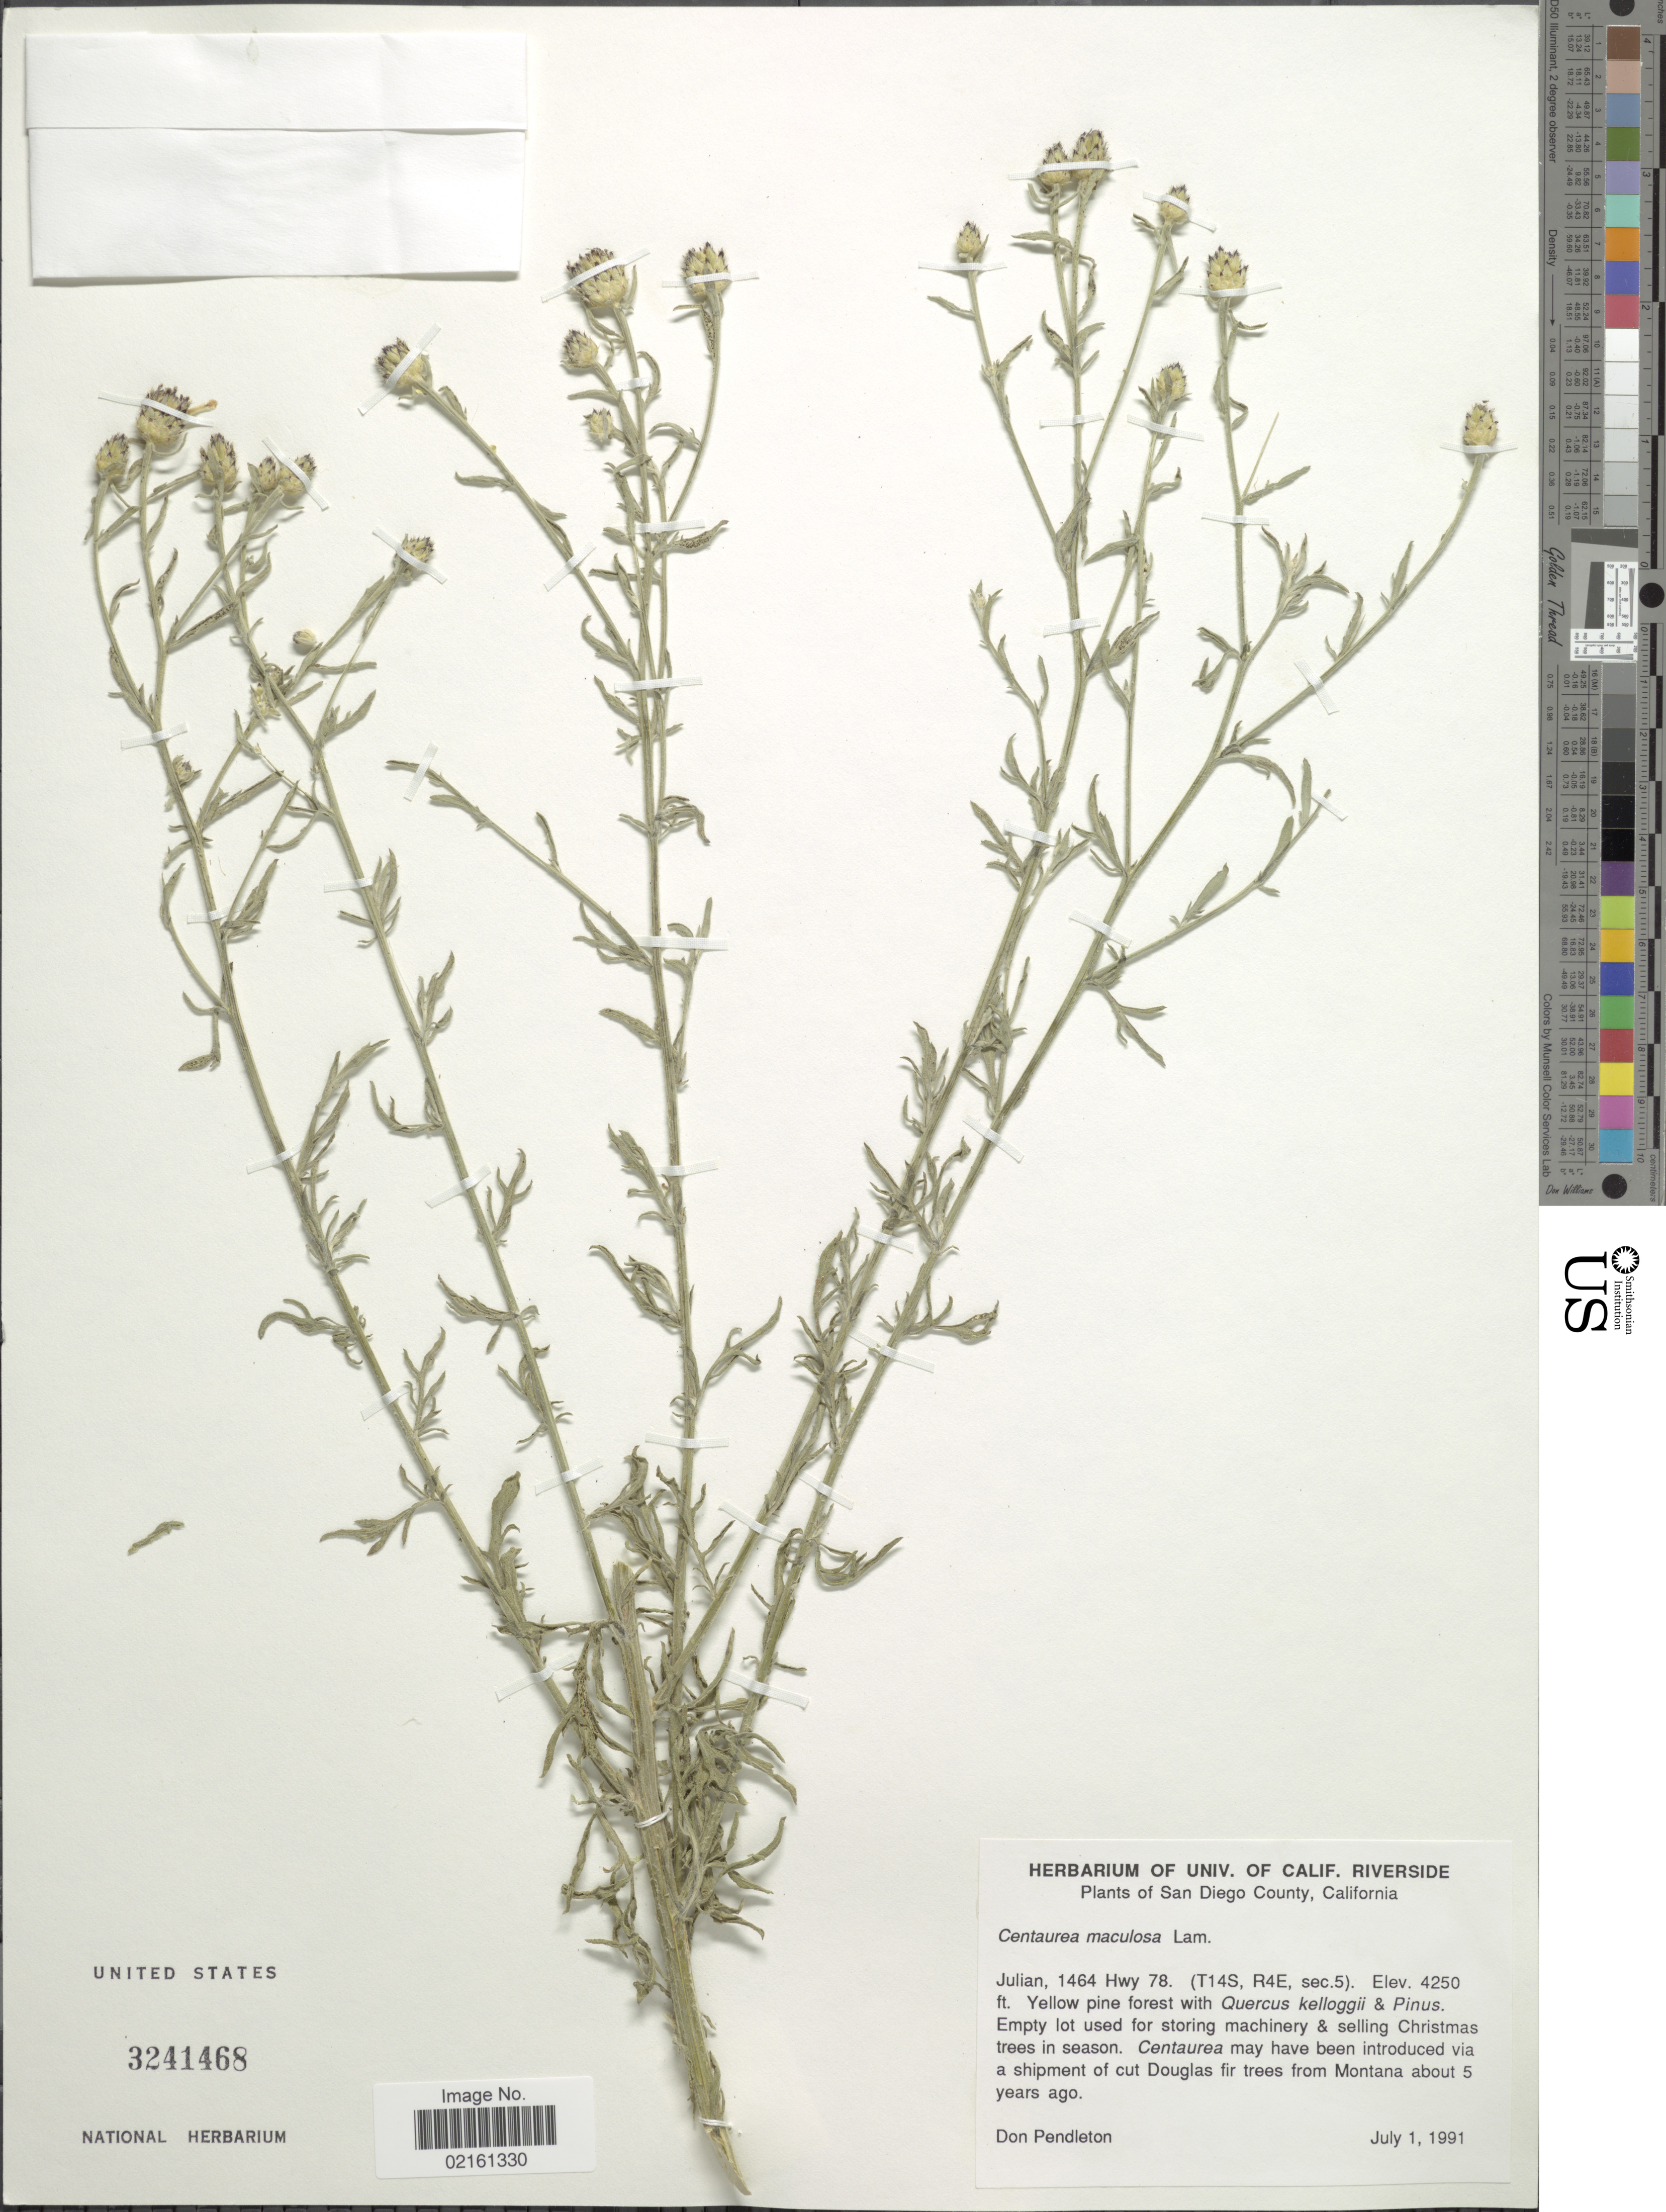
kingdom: Plantae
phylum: Tracheophyta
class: Magnoliopsida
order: Asterales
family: Asteraceae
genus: Centaurea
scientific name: Centaurea stoebe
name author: L.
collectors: D. Pendleton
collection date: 1991-07-01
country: United States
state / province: California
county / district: San Diego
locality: San Diego County, Julian, 1464 Hwy 78 (T14S, R4E, sec5)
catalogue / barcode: US 3241468